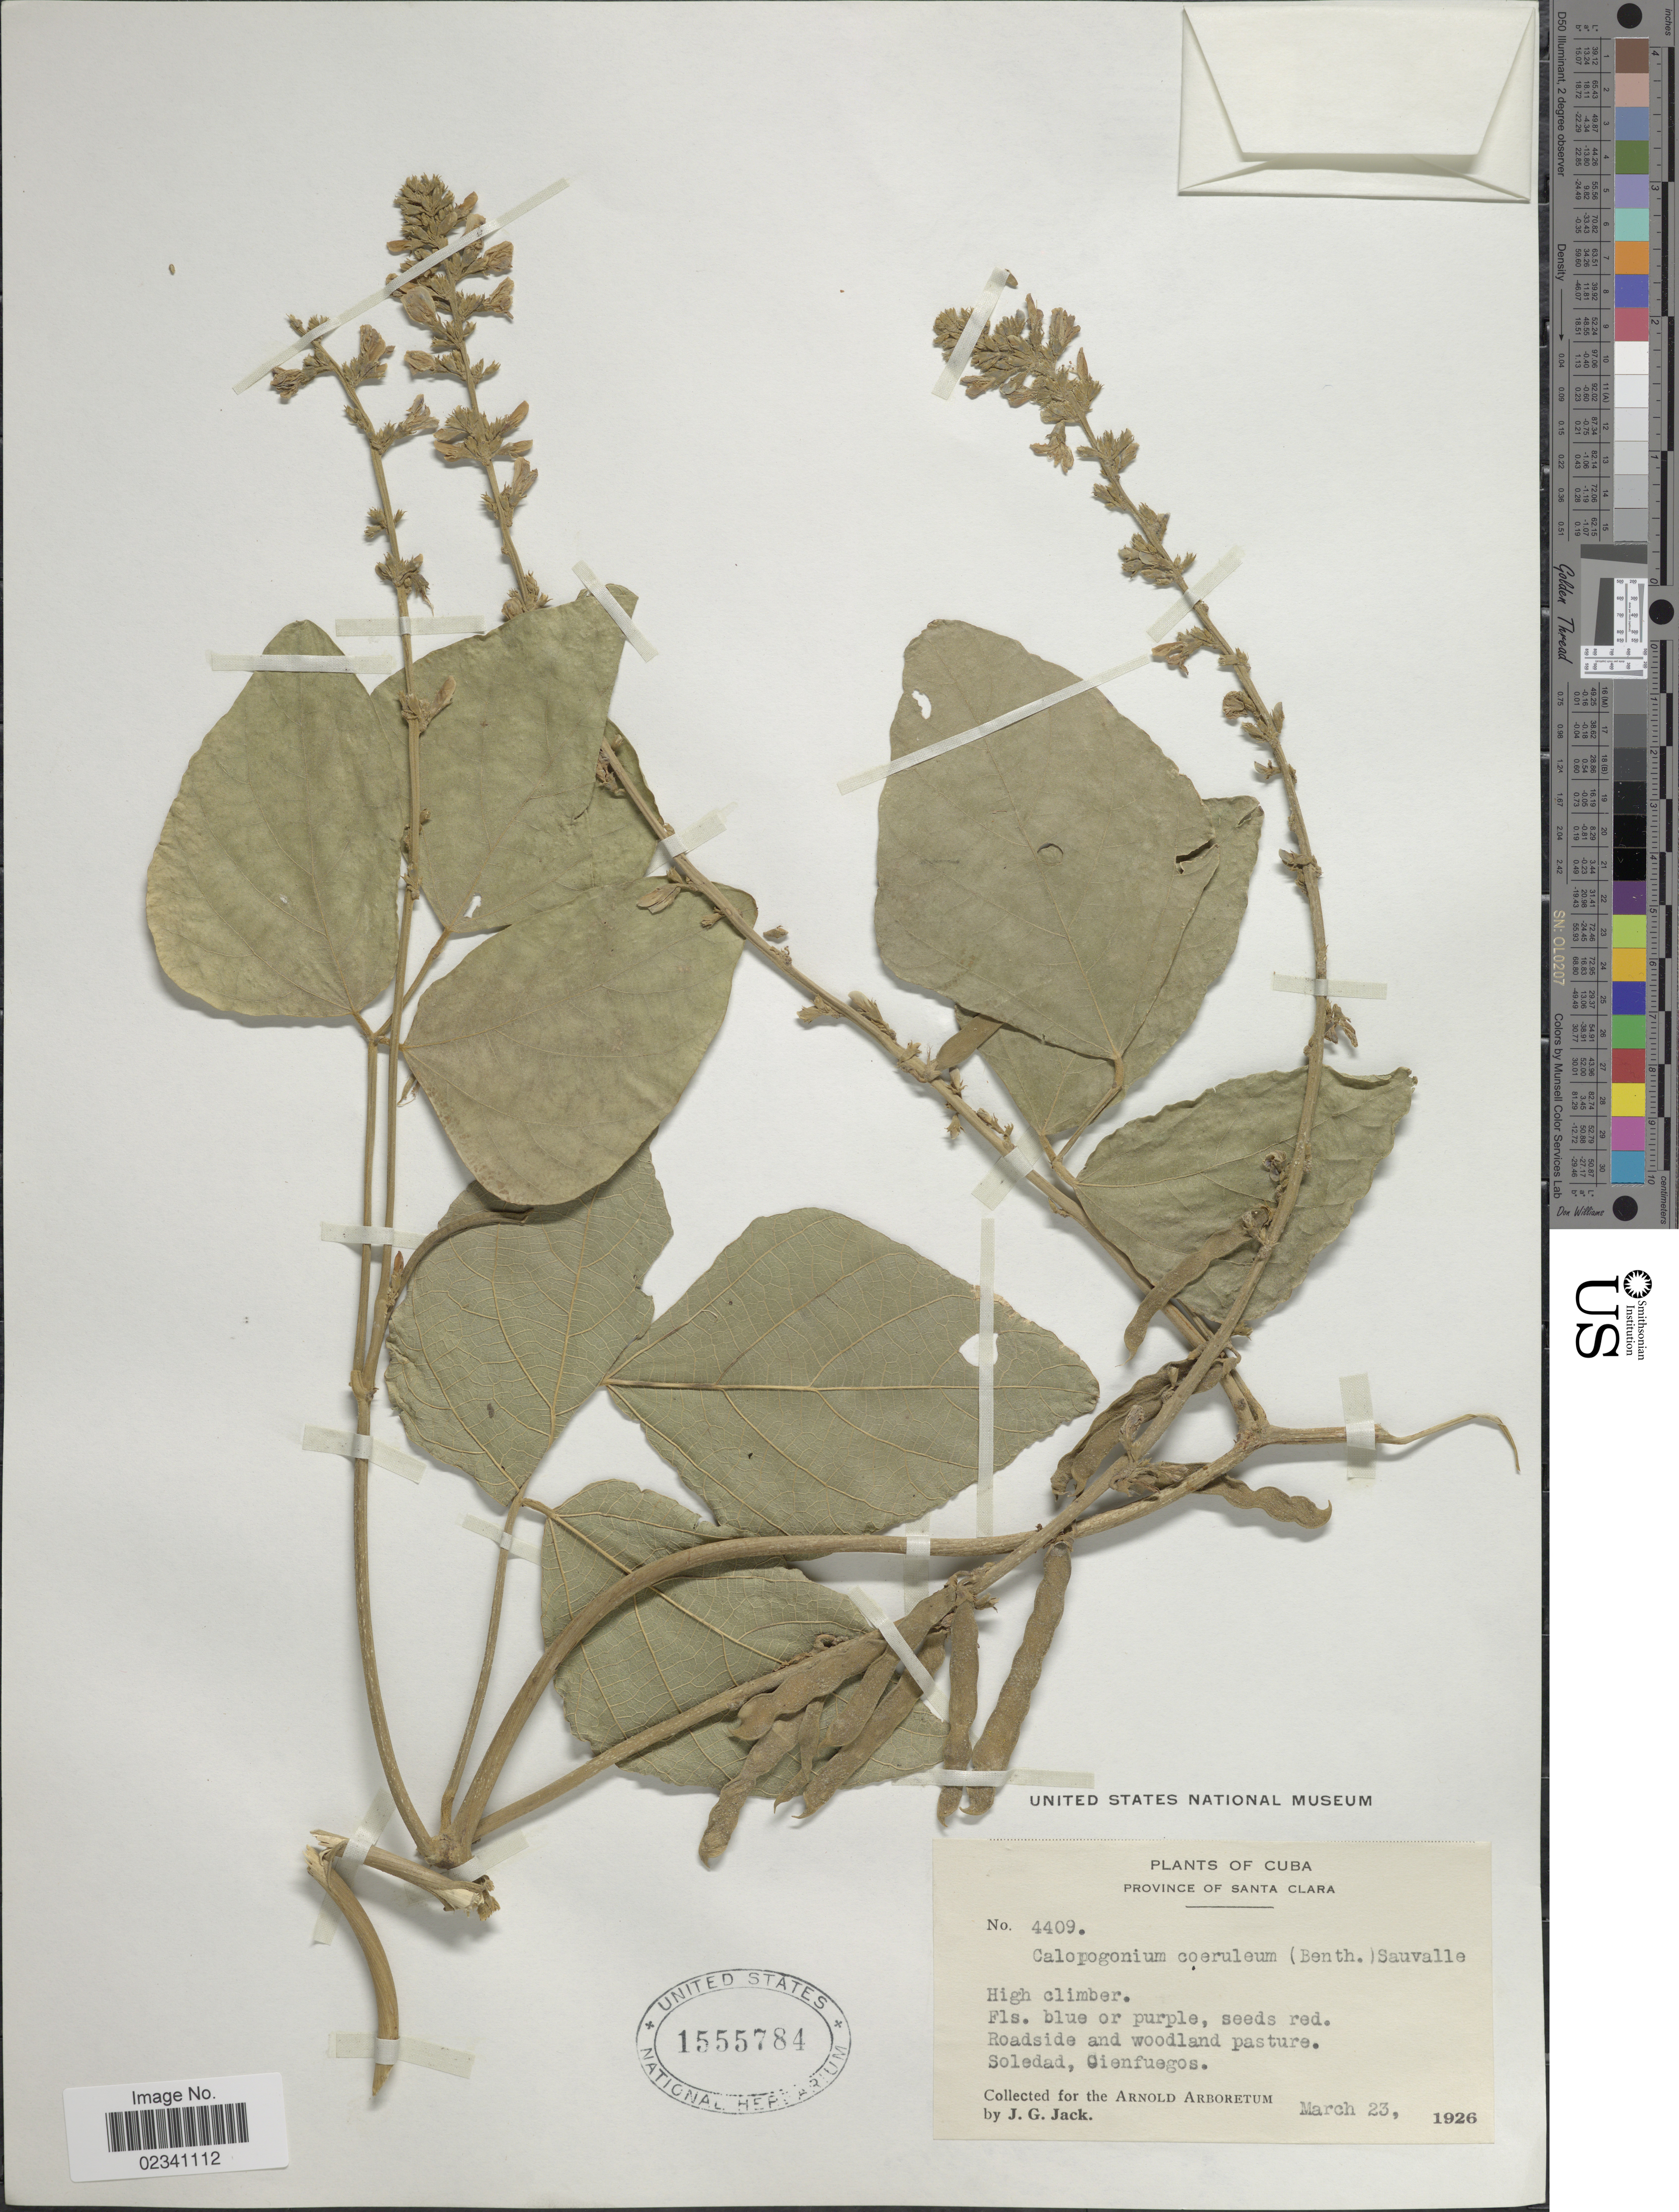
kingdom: Plantae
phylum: Tracheophyta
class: Magnoliopsida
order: Fabales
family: Fabaceae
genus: Calopogonium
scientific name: Calopogonium caeruleum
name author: (Benth.) C. Wright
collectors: J. G. Jack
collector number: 4409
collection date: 1926-03-23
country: Cuba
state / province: Las Villas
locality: Province of Santa Clara, Soledad, Cienfuegos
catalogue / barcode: US 1555784